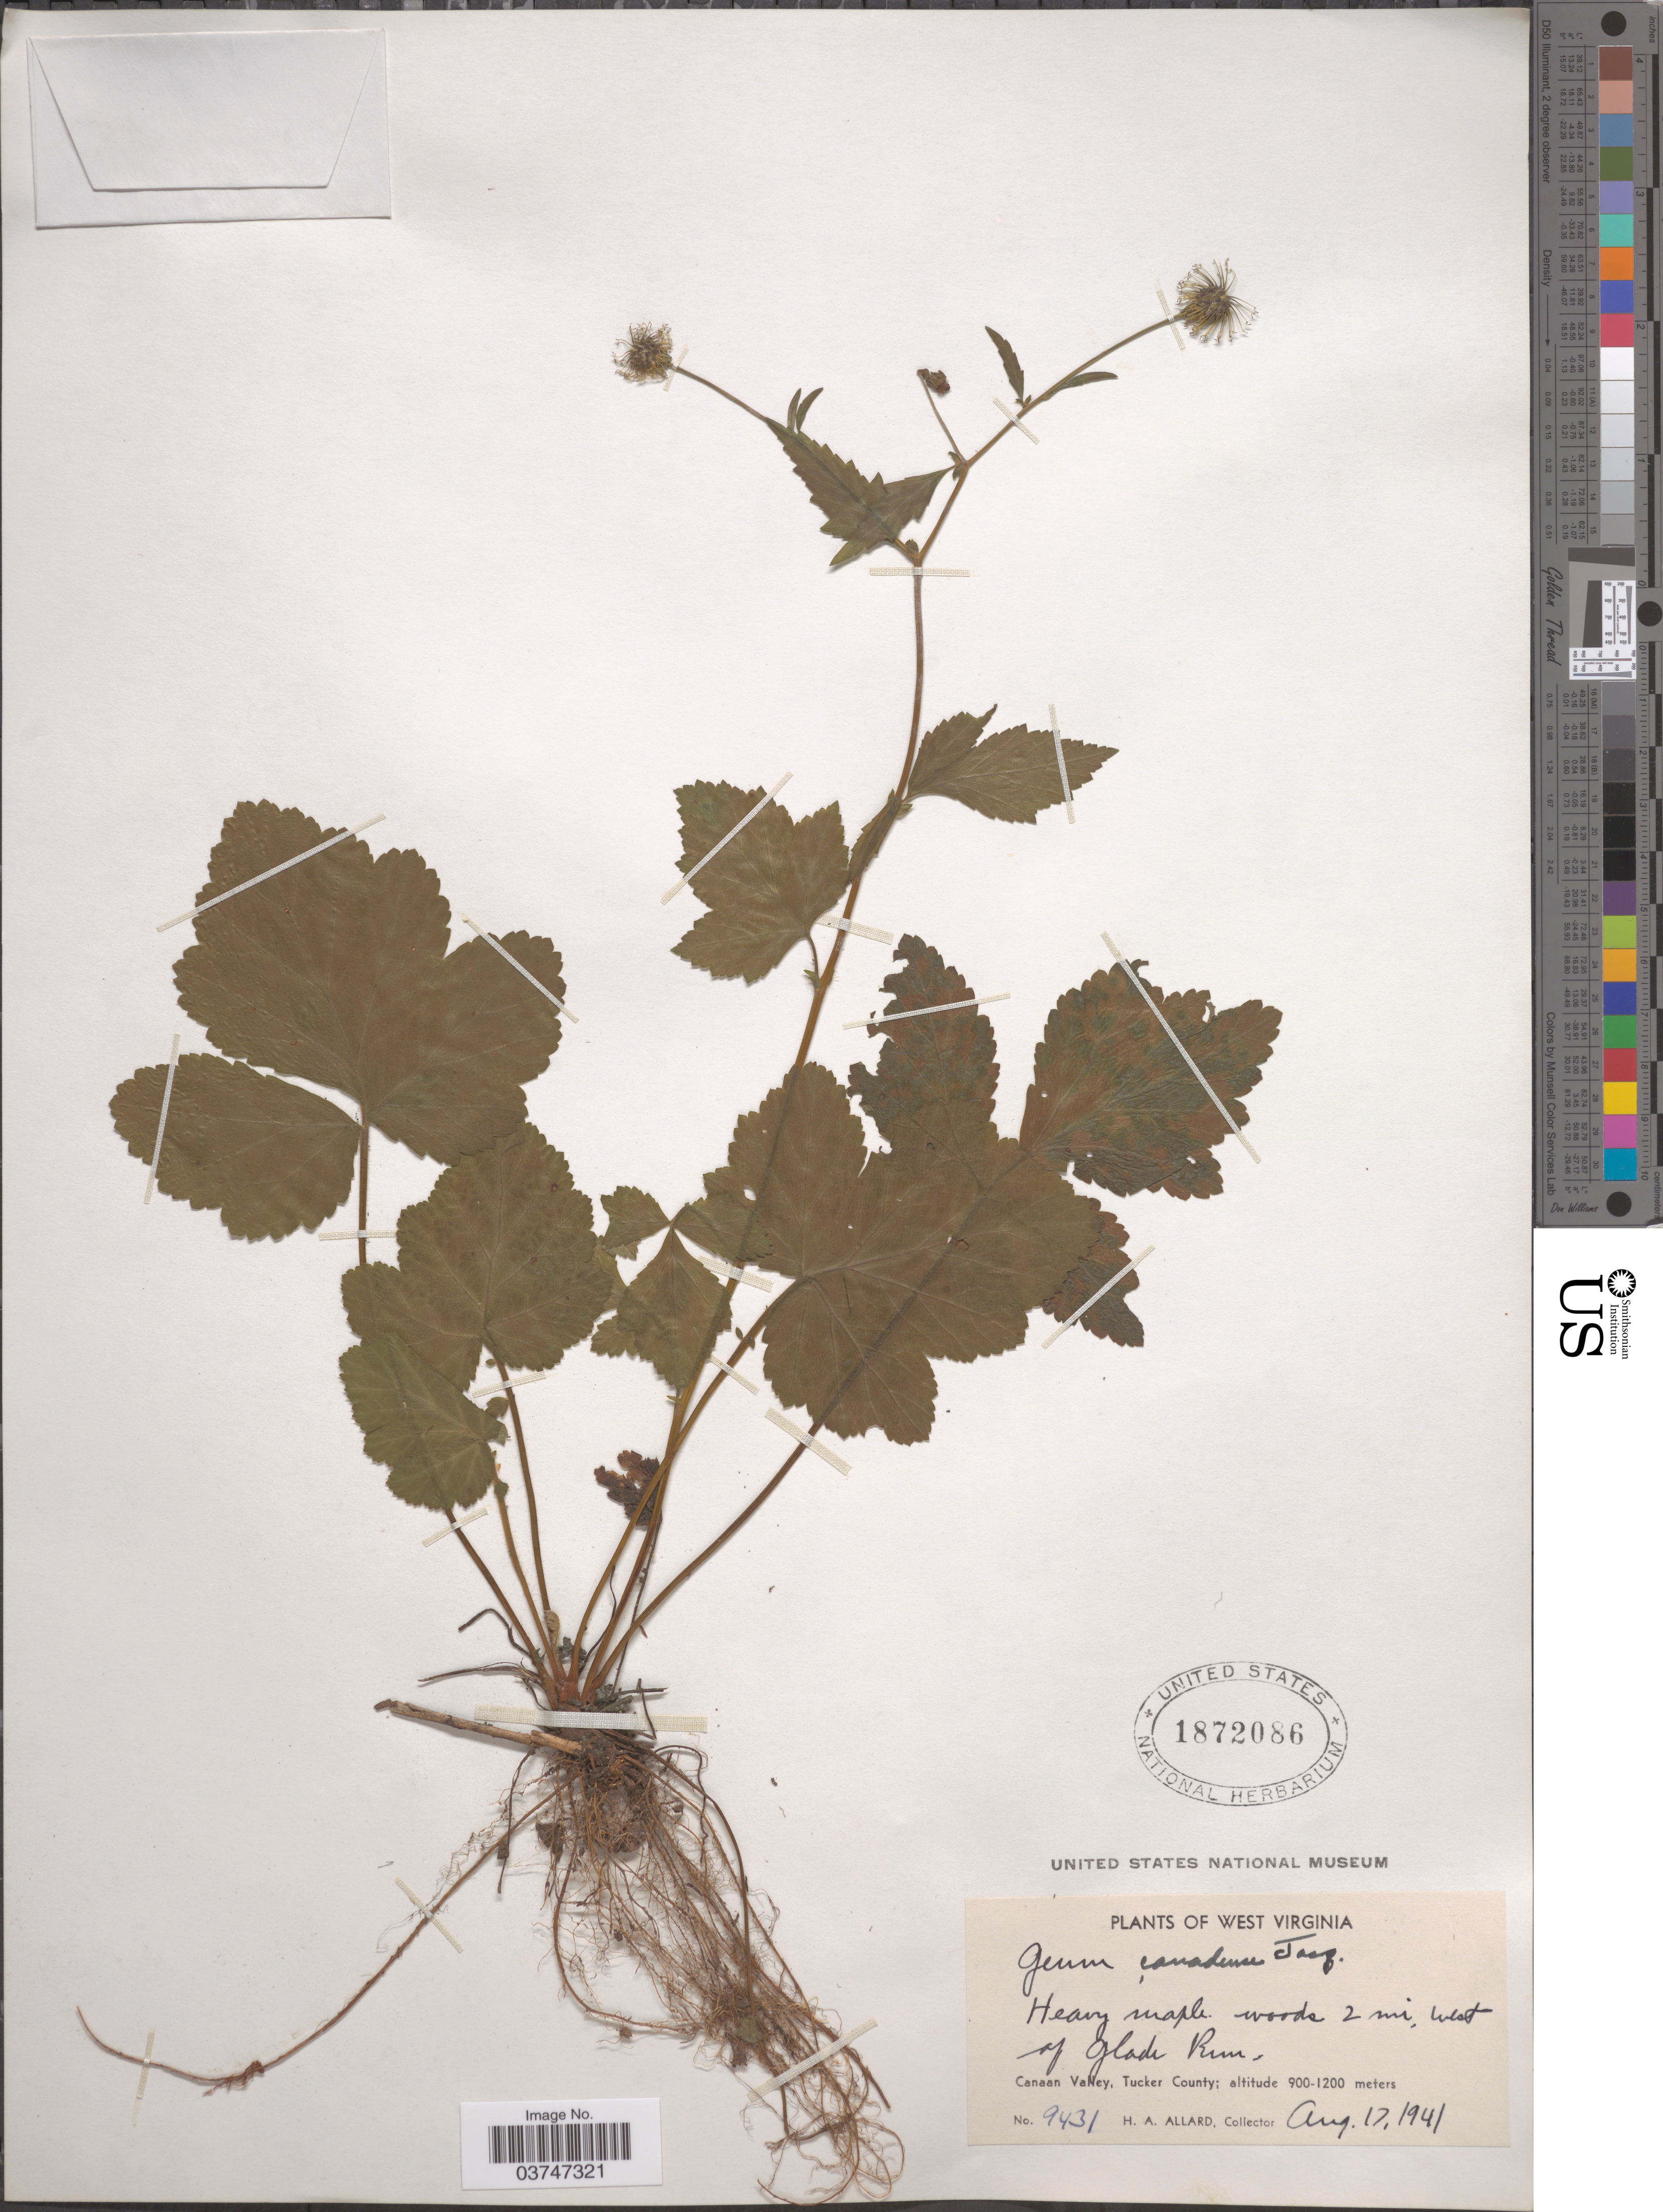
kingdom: Plantae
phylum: Tracheophyta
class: Magnoliopsida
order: Rosales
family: Rosaceae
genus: Geum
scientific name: Geum canadense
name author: Jacq.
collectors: H. A. Allard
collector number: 9431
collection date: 1941-08-17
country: United States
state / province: West Virginia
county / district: Tucker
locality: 2 mi. west of Glade River. Canaan Valley, Tucker County.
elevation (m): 900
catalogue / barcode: US 1872086